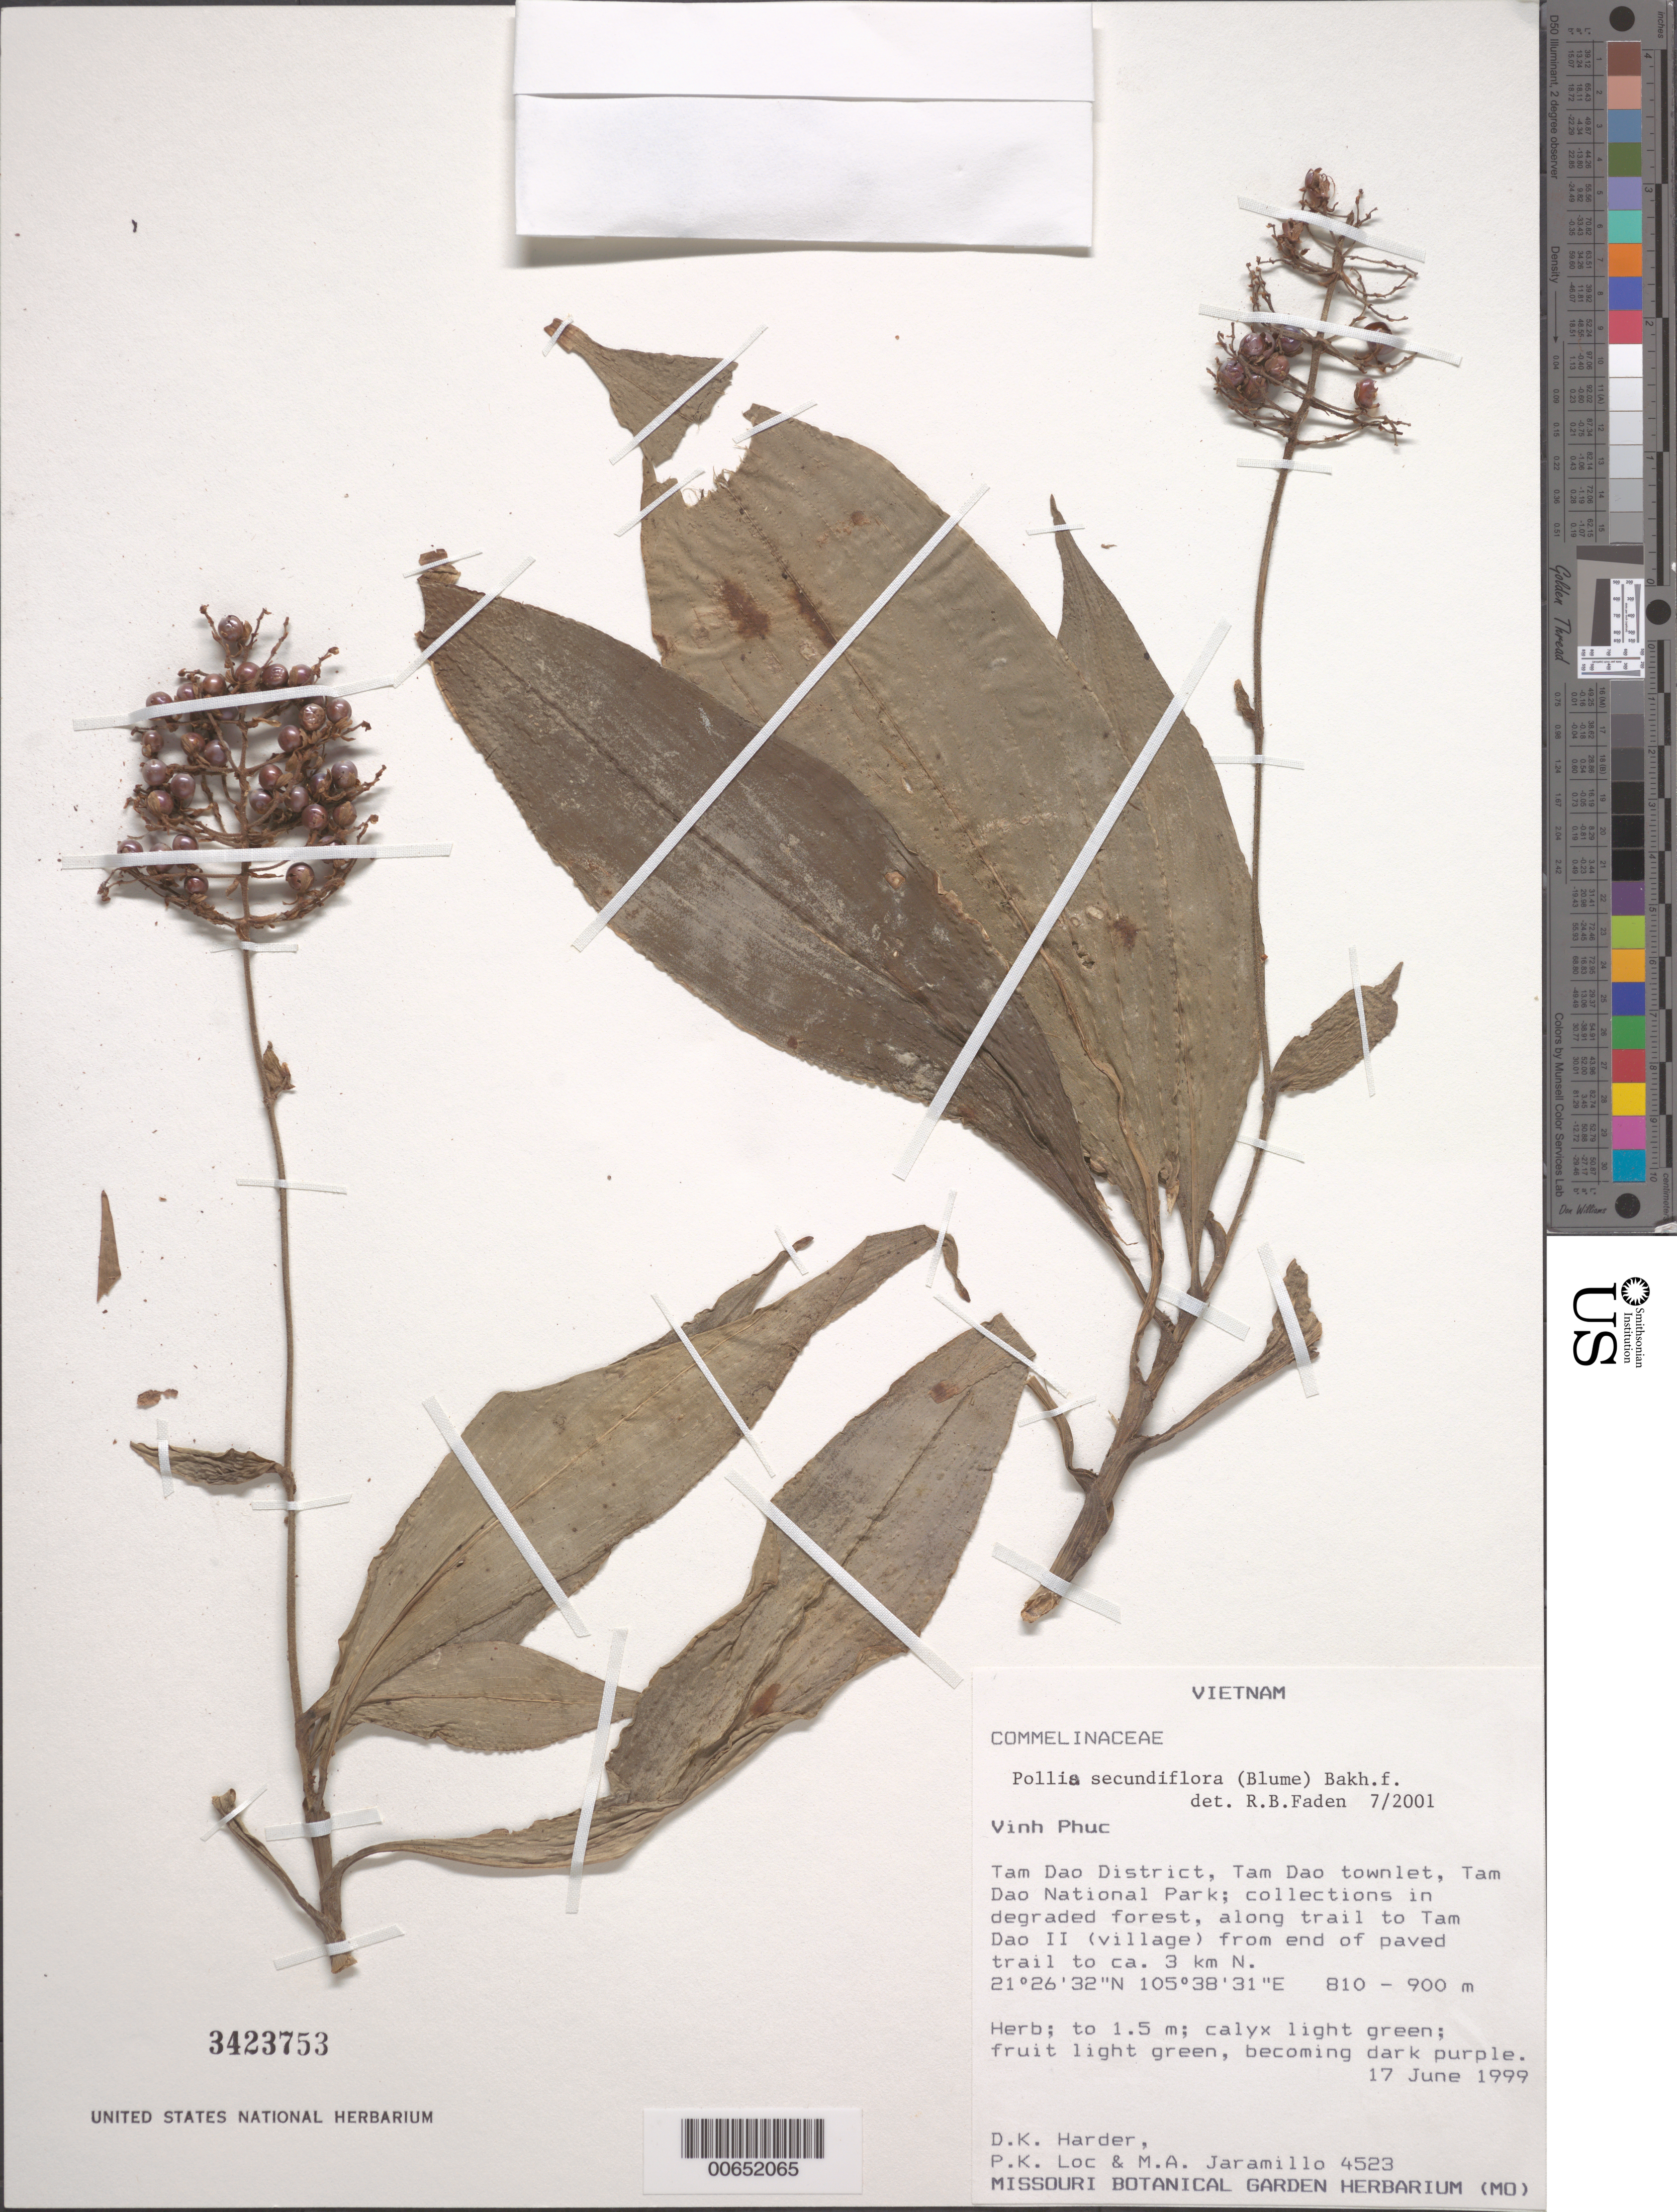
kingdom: Plantae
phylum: Tracheophyta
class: Liliopsida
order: Commelinales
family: Commelinaceae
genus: Pollia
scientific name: Pollia secundiflora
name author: (Blume) Bakh. f.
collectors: D. Harder, P. K. Lôc & M. A. Jaramillo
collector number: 4523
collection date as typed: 17 Jun 1999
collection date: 1999-06-17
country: Vietnam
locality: Tam dao dist., tam dao national park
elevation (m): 810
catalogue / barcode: US 3423753